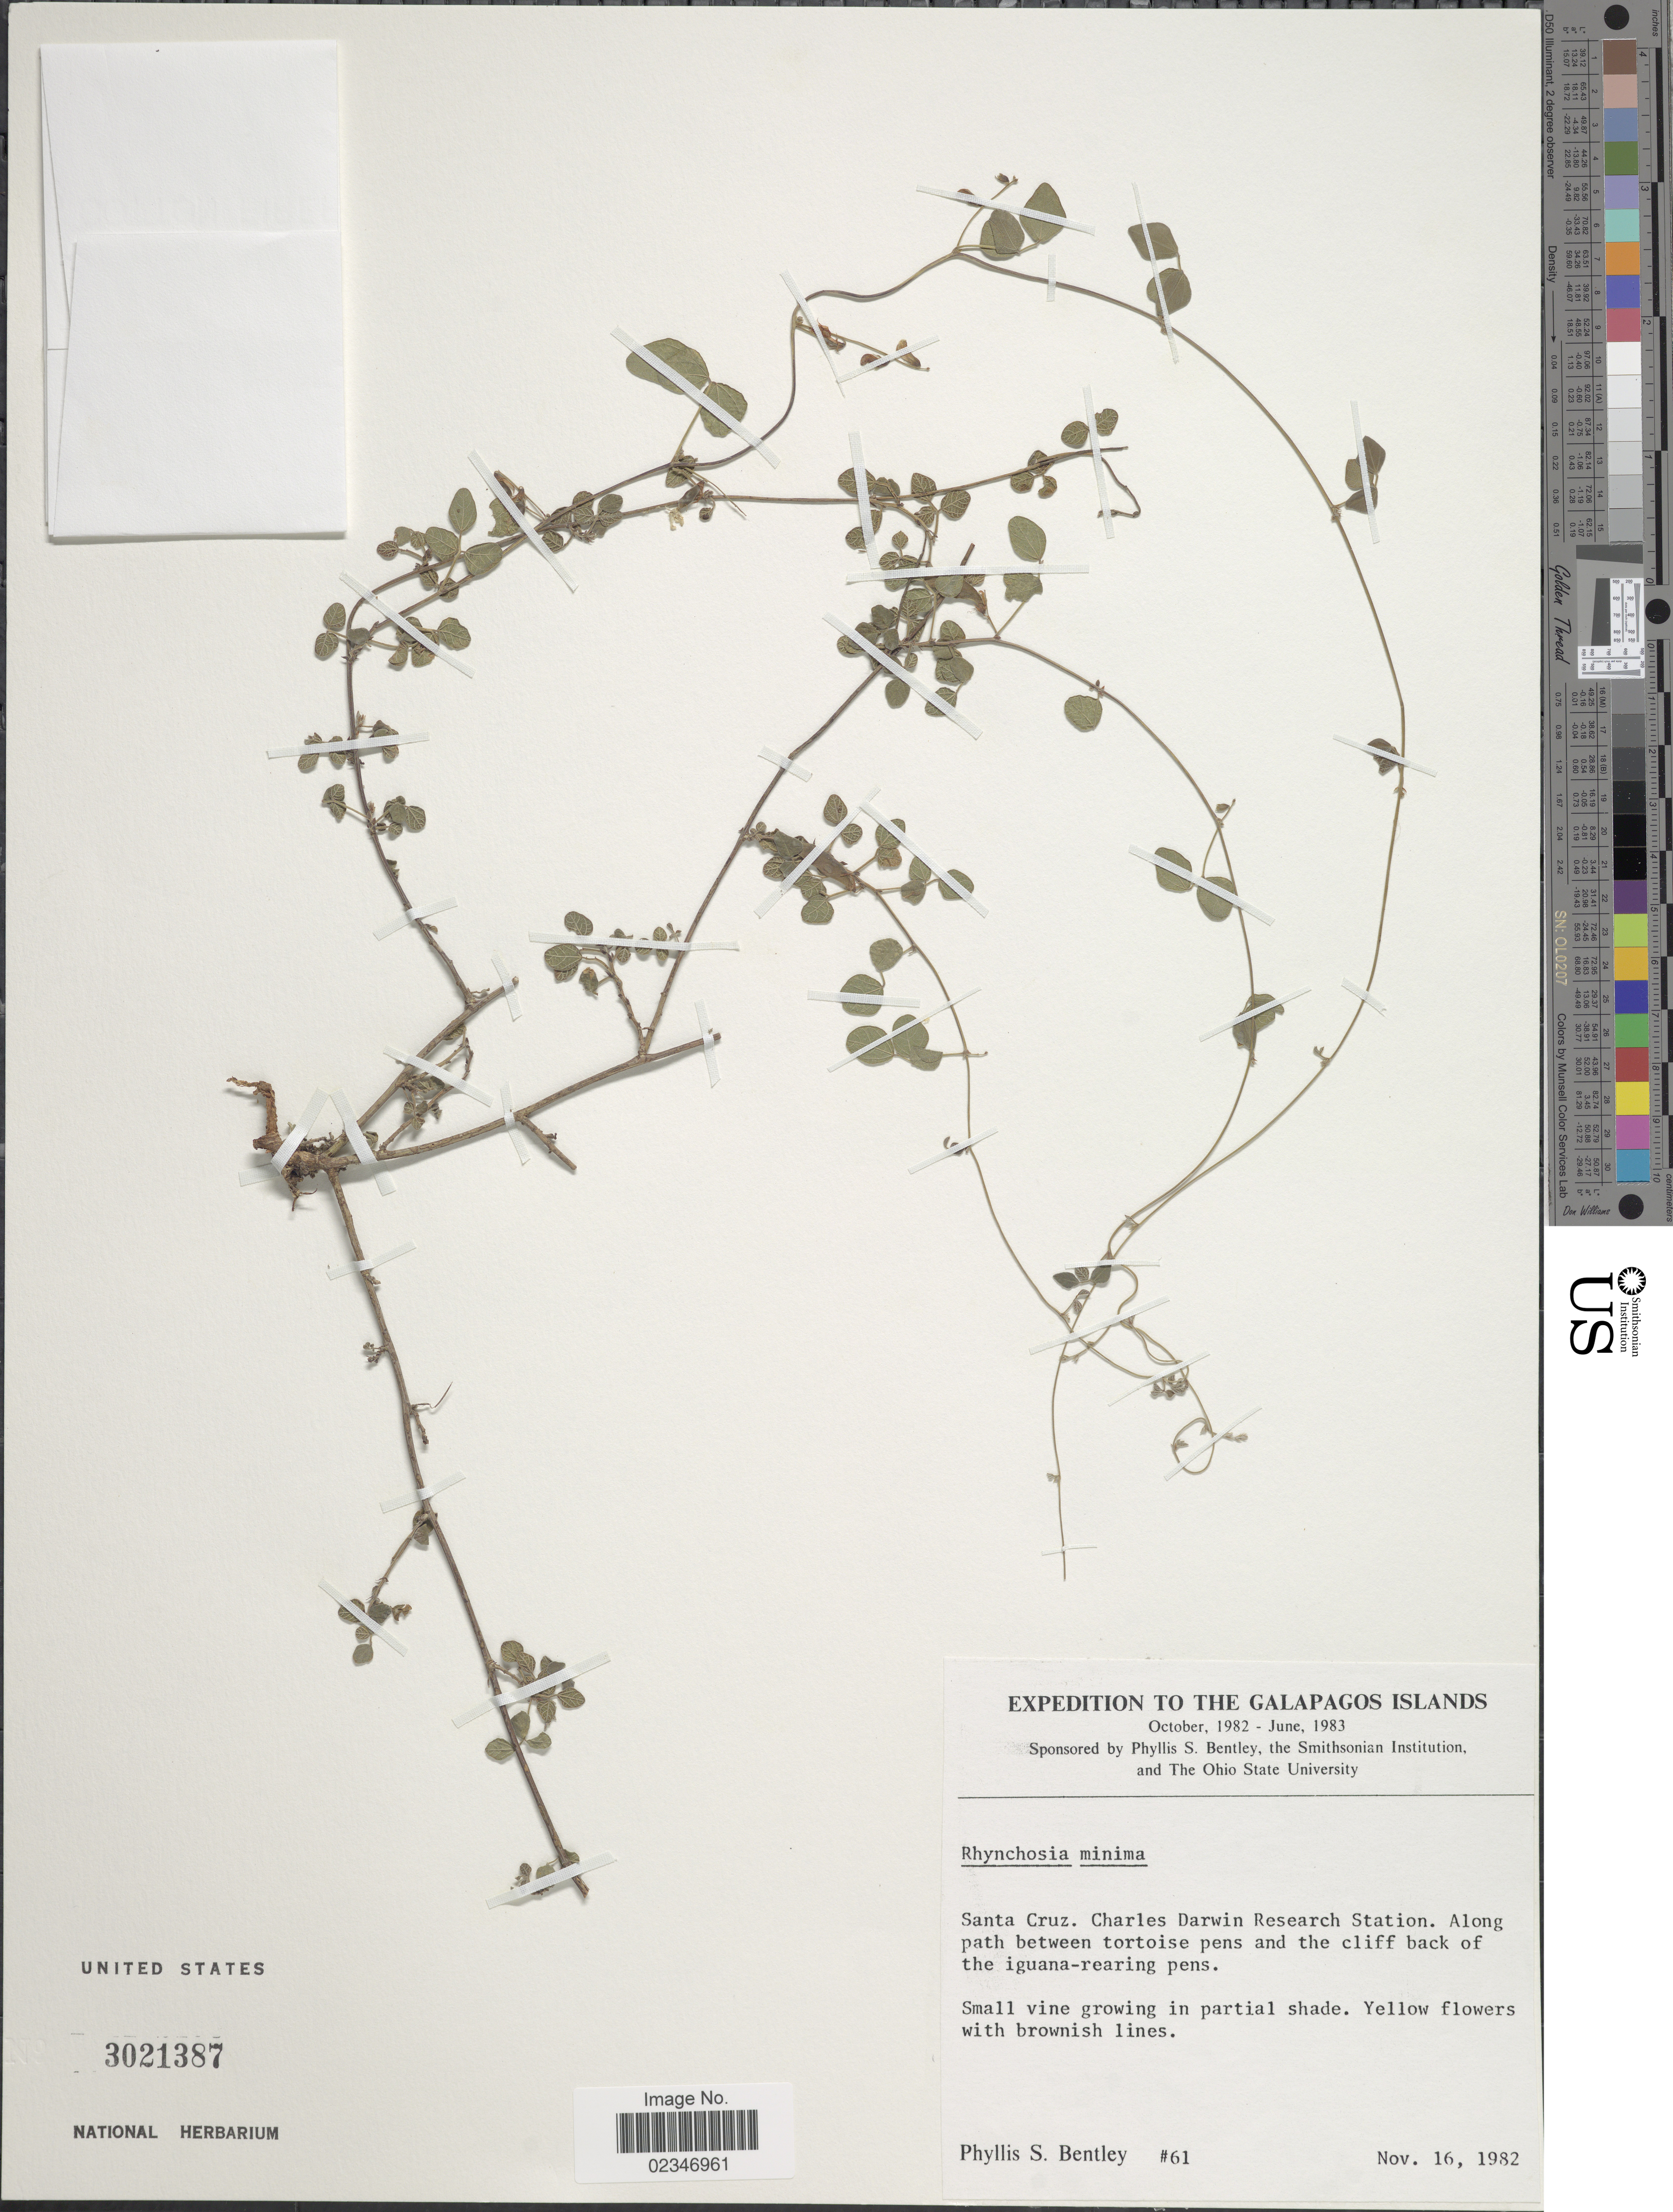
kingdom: Plantae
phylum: Tracheophyta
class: Magnoliopsida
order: Fabales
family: Fabaceae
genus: Rhynchosia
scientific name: Rhynchosia minima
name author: (L.) DC.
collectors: P. S. Bentley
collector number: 61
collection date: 1982-11-16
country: Ecuador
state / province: Colón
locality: The Galapagos Islands, Santa Cruz, Charles Darwin Research Station, along path between tortoise pens and the cliff back of the iguana-rearing pens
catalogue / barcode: US 3021387